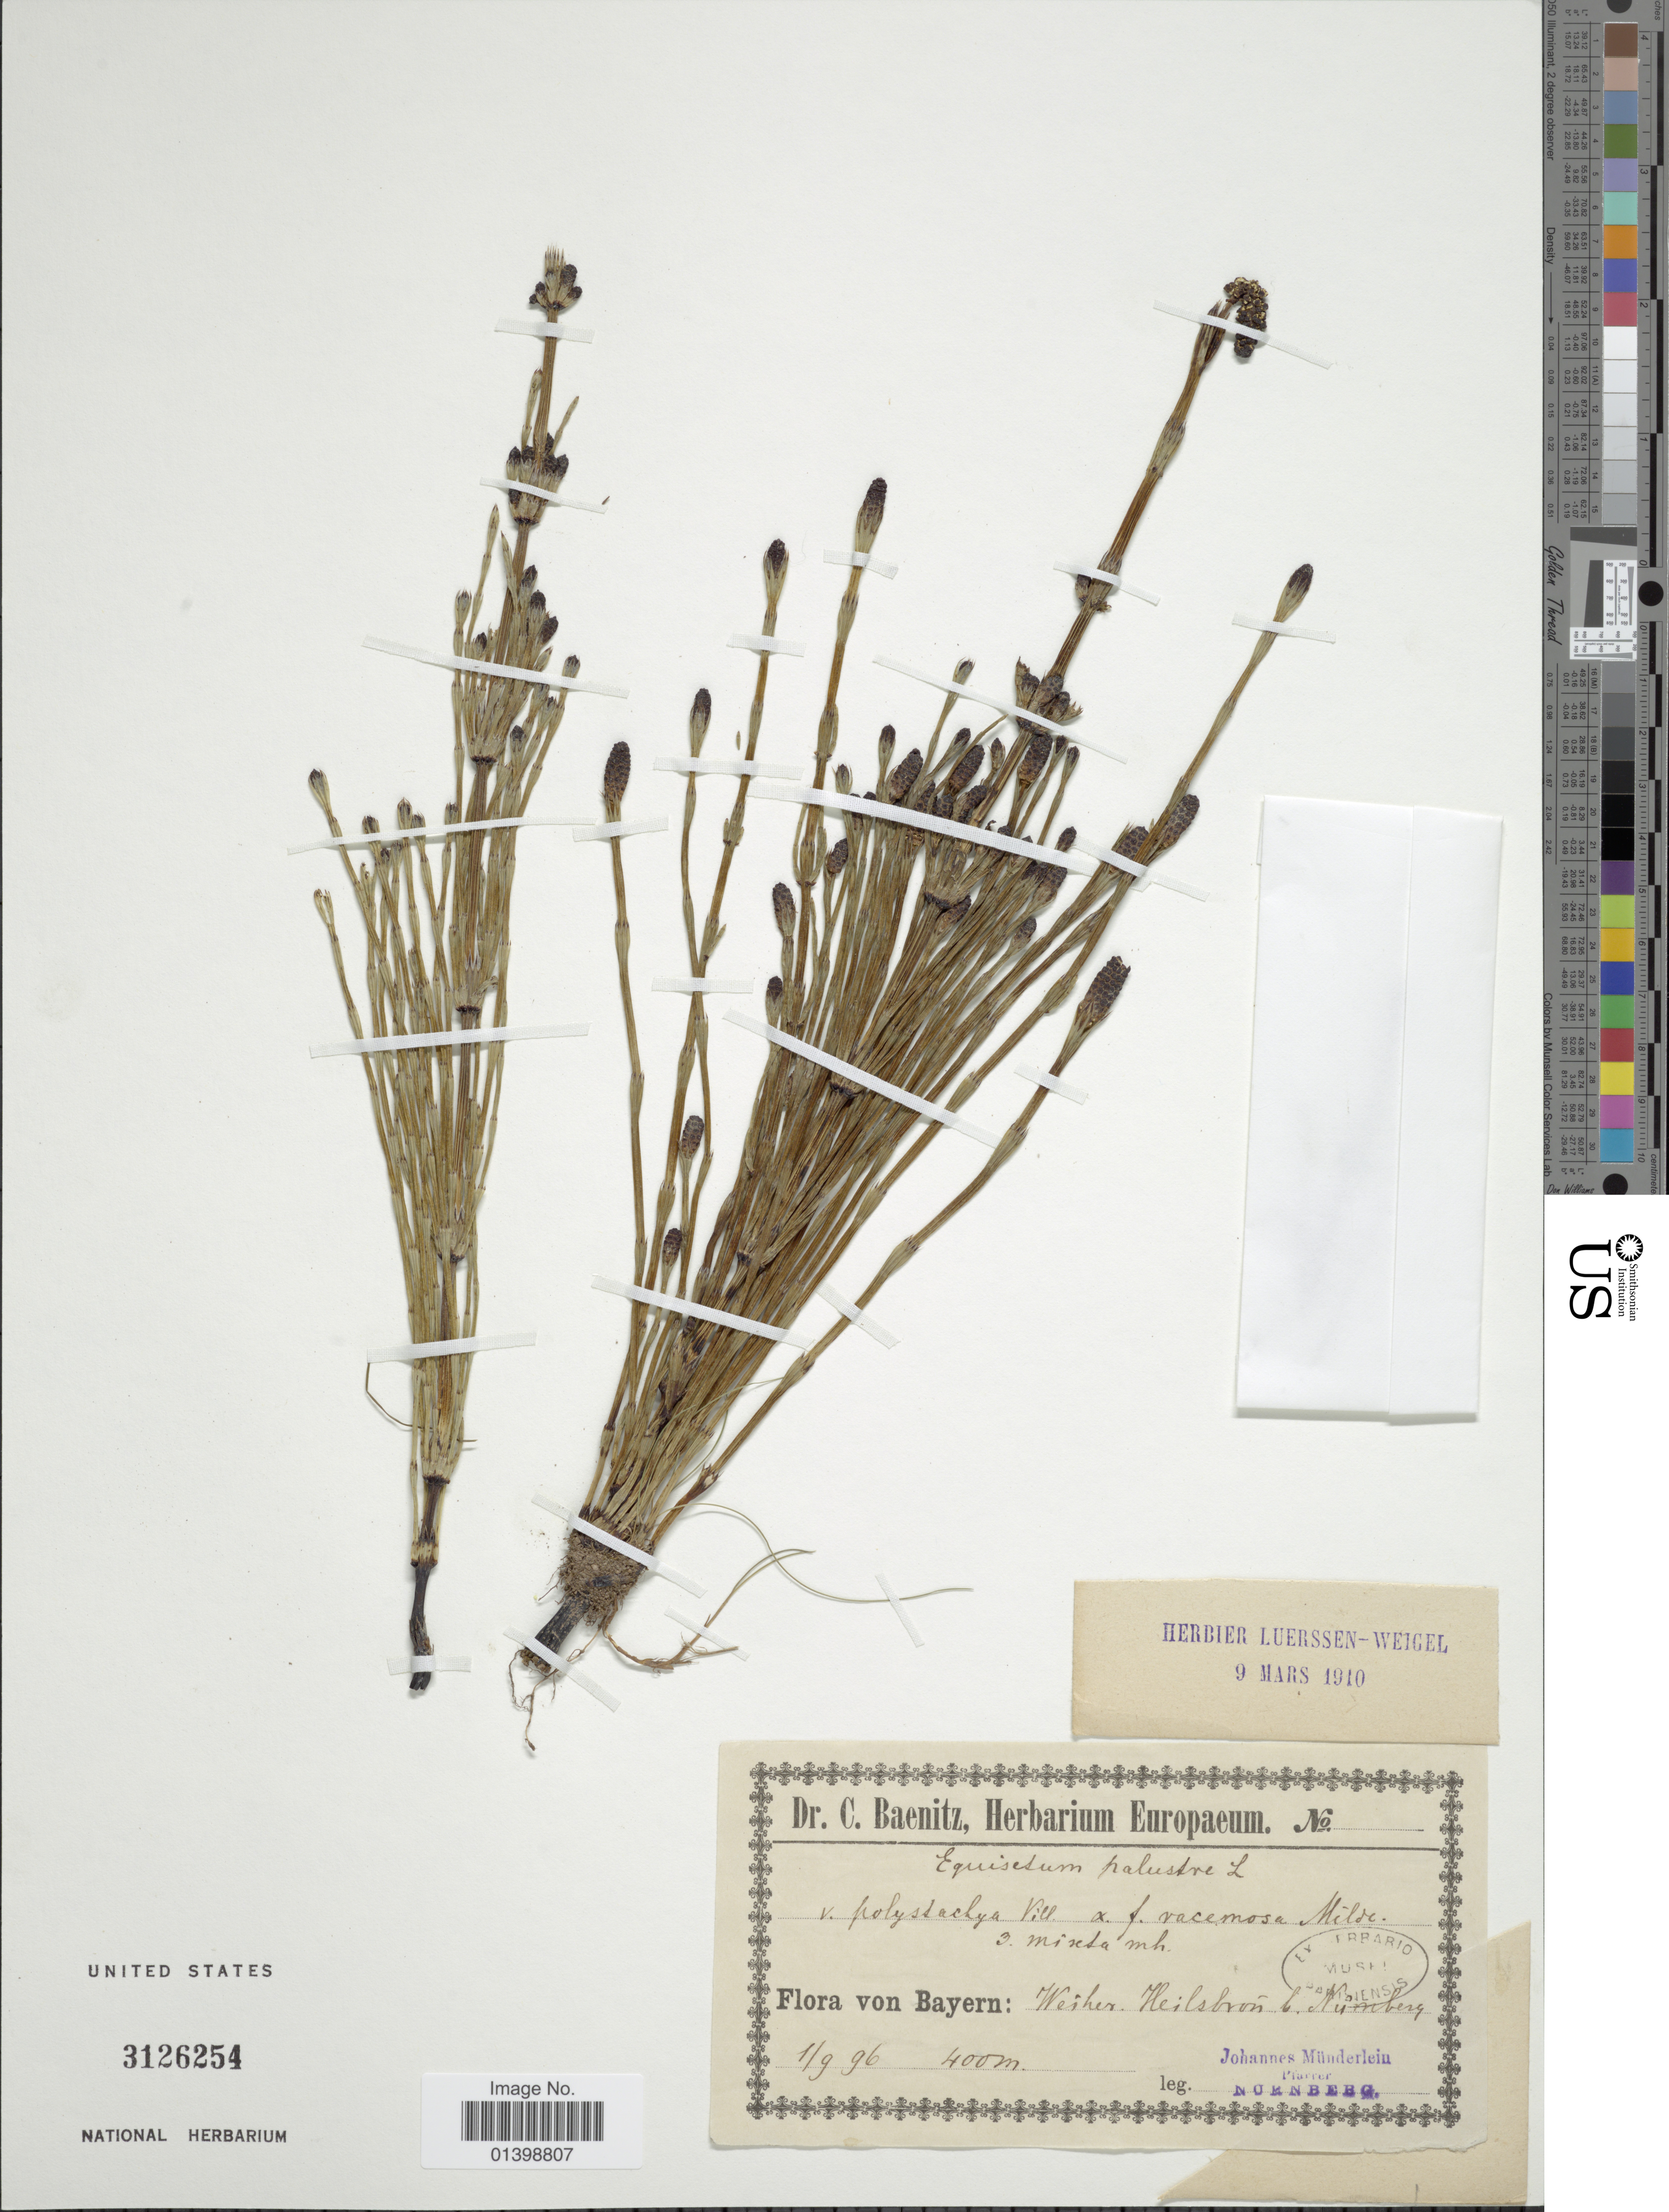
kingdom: Plantae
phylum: Tracheophyta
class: Polypodiopsida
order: Equisetales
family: Equisetaceae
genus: Equisetum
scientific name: Equisetum palustre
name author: L.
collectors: J. Münderlein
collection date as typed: Transcribed d/m/y: 1/9/96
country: Germany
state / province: Bayern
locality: Weiher Heilsbron b Nuremberg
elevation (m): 400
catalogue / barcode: US 3126254